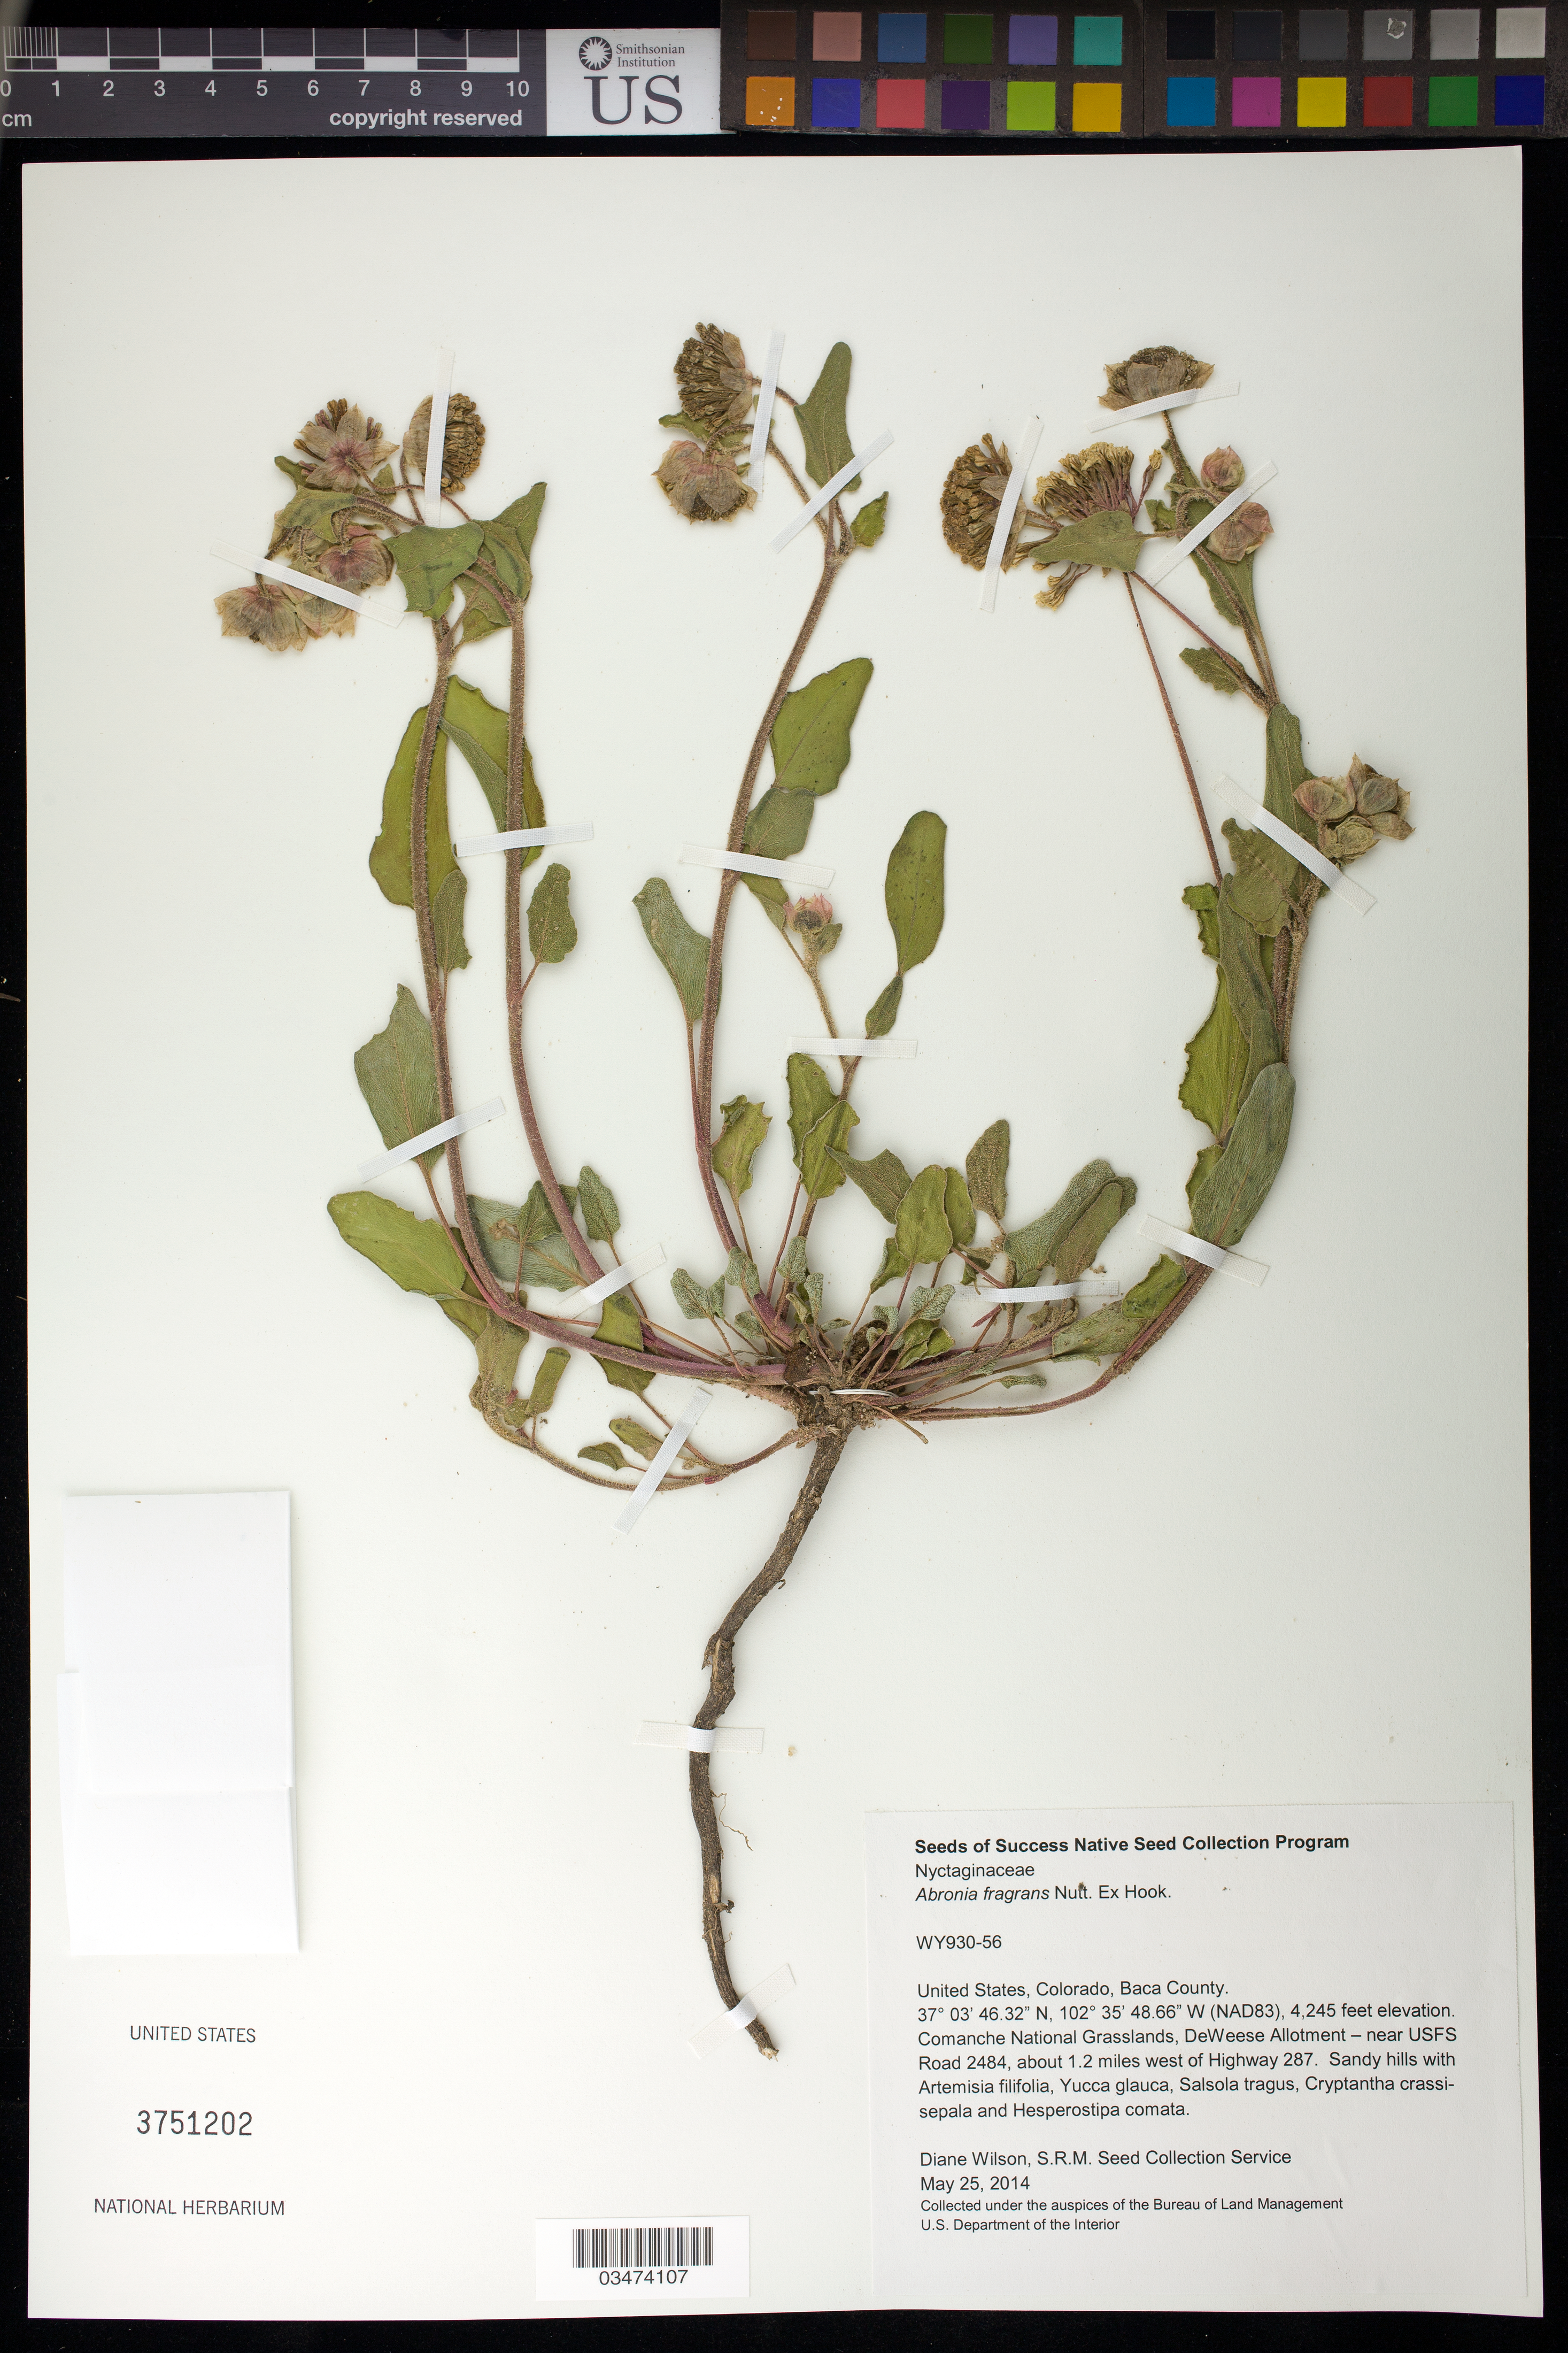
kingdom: Plantae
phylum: Tracheophyta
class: Magnoliopsida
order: Caryophyllales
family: Nyctaginaceae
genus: Abronia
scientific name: Abronia fragrans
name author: Nutt. ex Hook.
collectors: D. Wilson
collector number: WY930-56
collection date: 2014-05-25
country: United States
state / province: Colorado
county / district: Baca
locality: Comanche National Grasslands, DeWeese Allotment, near USFS Road 2484, about 1.2 mi. W of Hwy 287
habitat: Sandy hills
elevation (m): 1294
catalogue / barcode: US 3751202